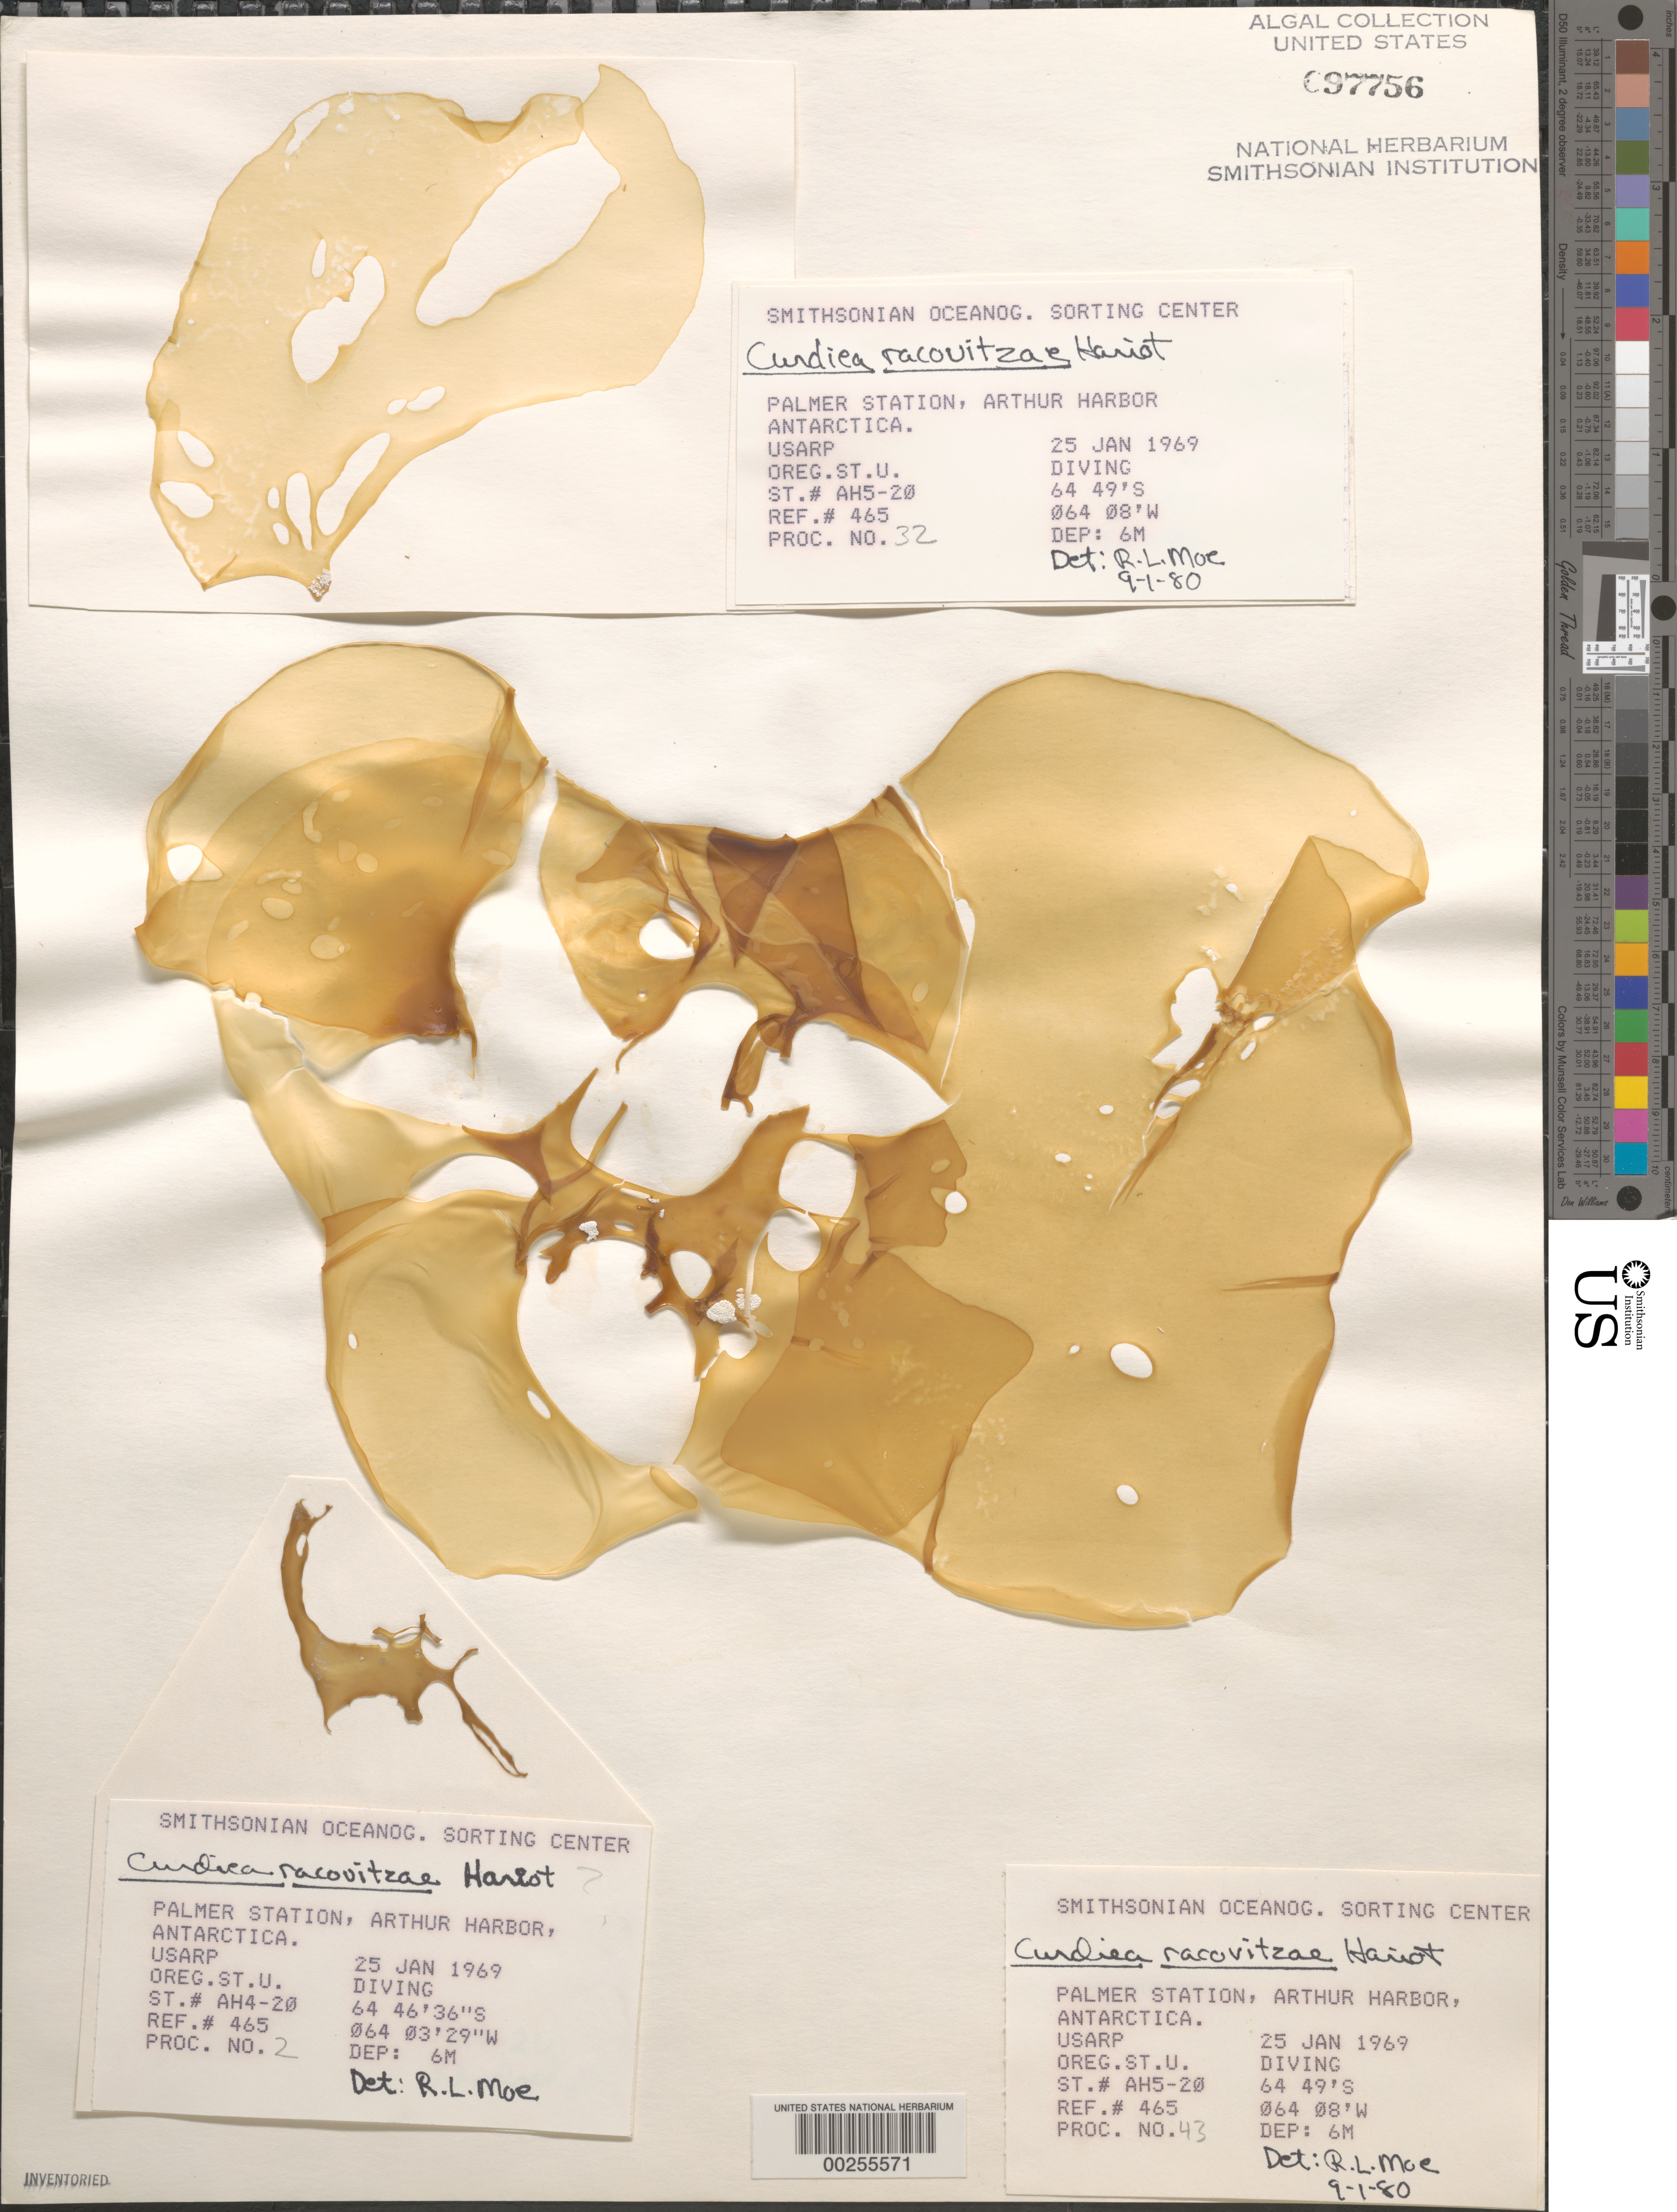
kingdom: Plantae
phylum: Rhodophyta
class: Florideophyceae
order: Gracilariales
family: Gracilariaceae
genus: Curdiea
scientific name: Curdiea racovitzae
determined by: Moe, R. L.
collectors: Oregon State University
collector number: Station Ah5-20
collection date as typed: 25 Jan 1969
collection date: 1969-01-25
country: Antarctica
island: Anvers Island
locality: Palmer Station, Arthur Harbor, Antarctic Peninsula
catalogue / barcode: US 97756